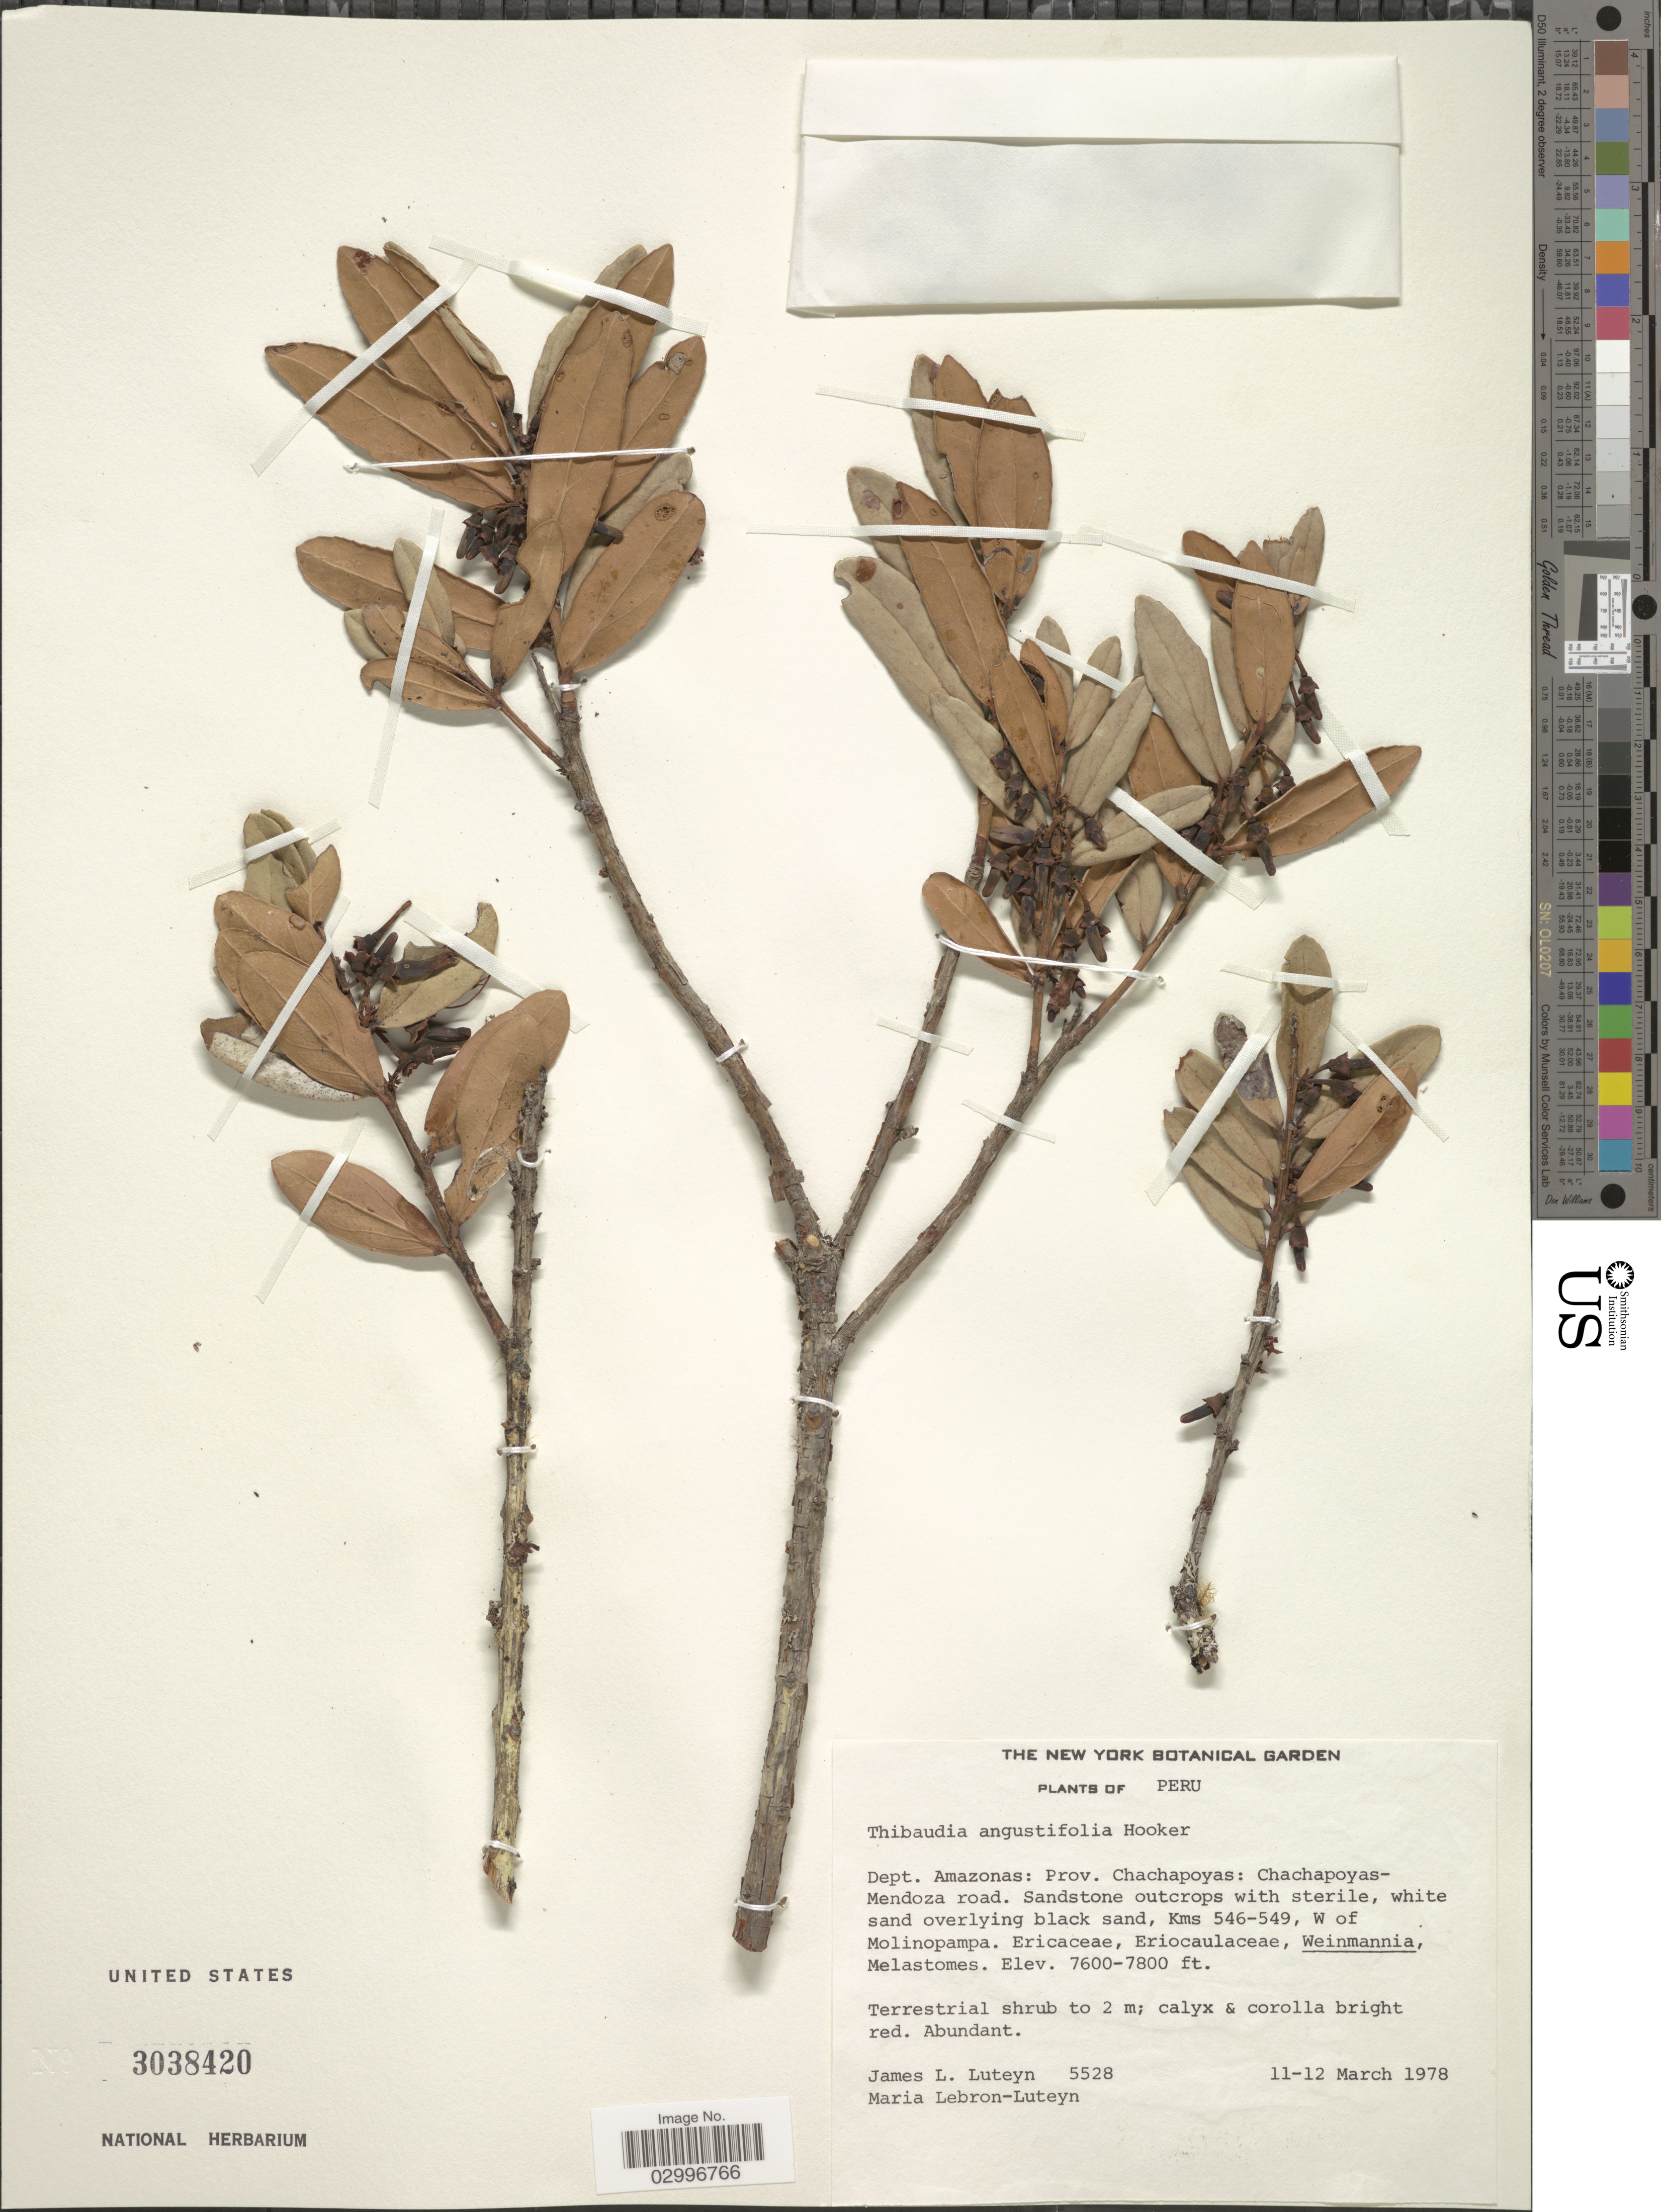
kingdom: Plantae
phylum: Tracheophyta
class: Magnoliopsida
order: Ericales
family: Ericaceae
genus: Thibaudia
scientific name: Thibaudia angustifolia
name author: Hook.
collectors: J. Luteyn & M. L. Lebrón-Luteyn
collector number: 5528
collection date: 1978-03-11/1978-03-12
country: Peru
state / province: Amazonas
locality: Dept. Amazonas: Prov. Chachapoyas: Chachapoyas-Mendoza road.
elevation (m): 2316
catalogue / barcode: US 3038420